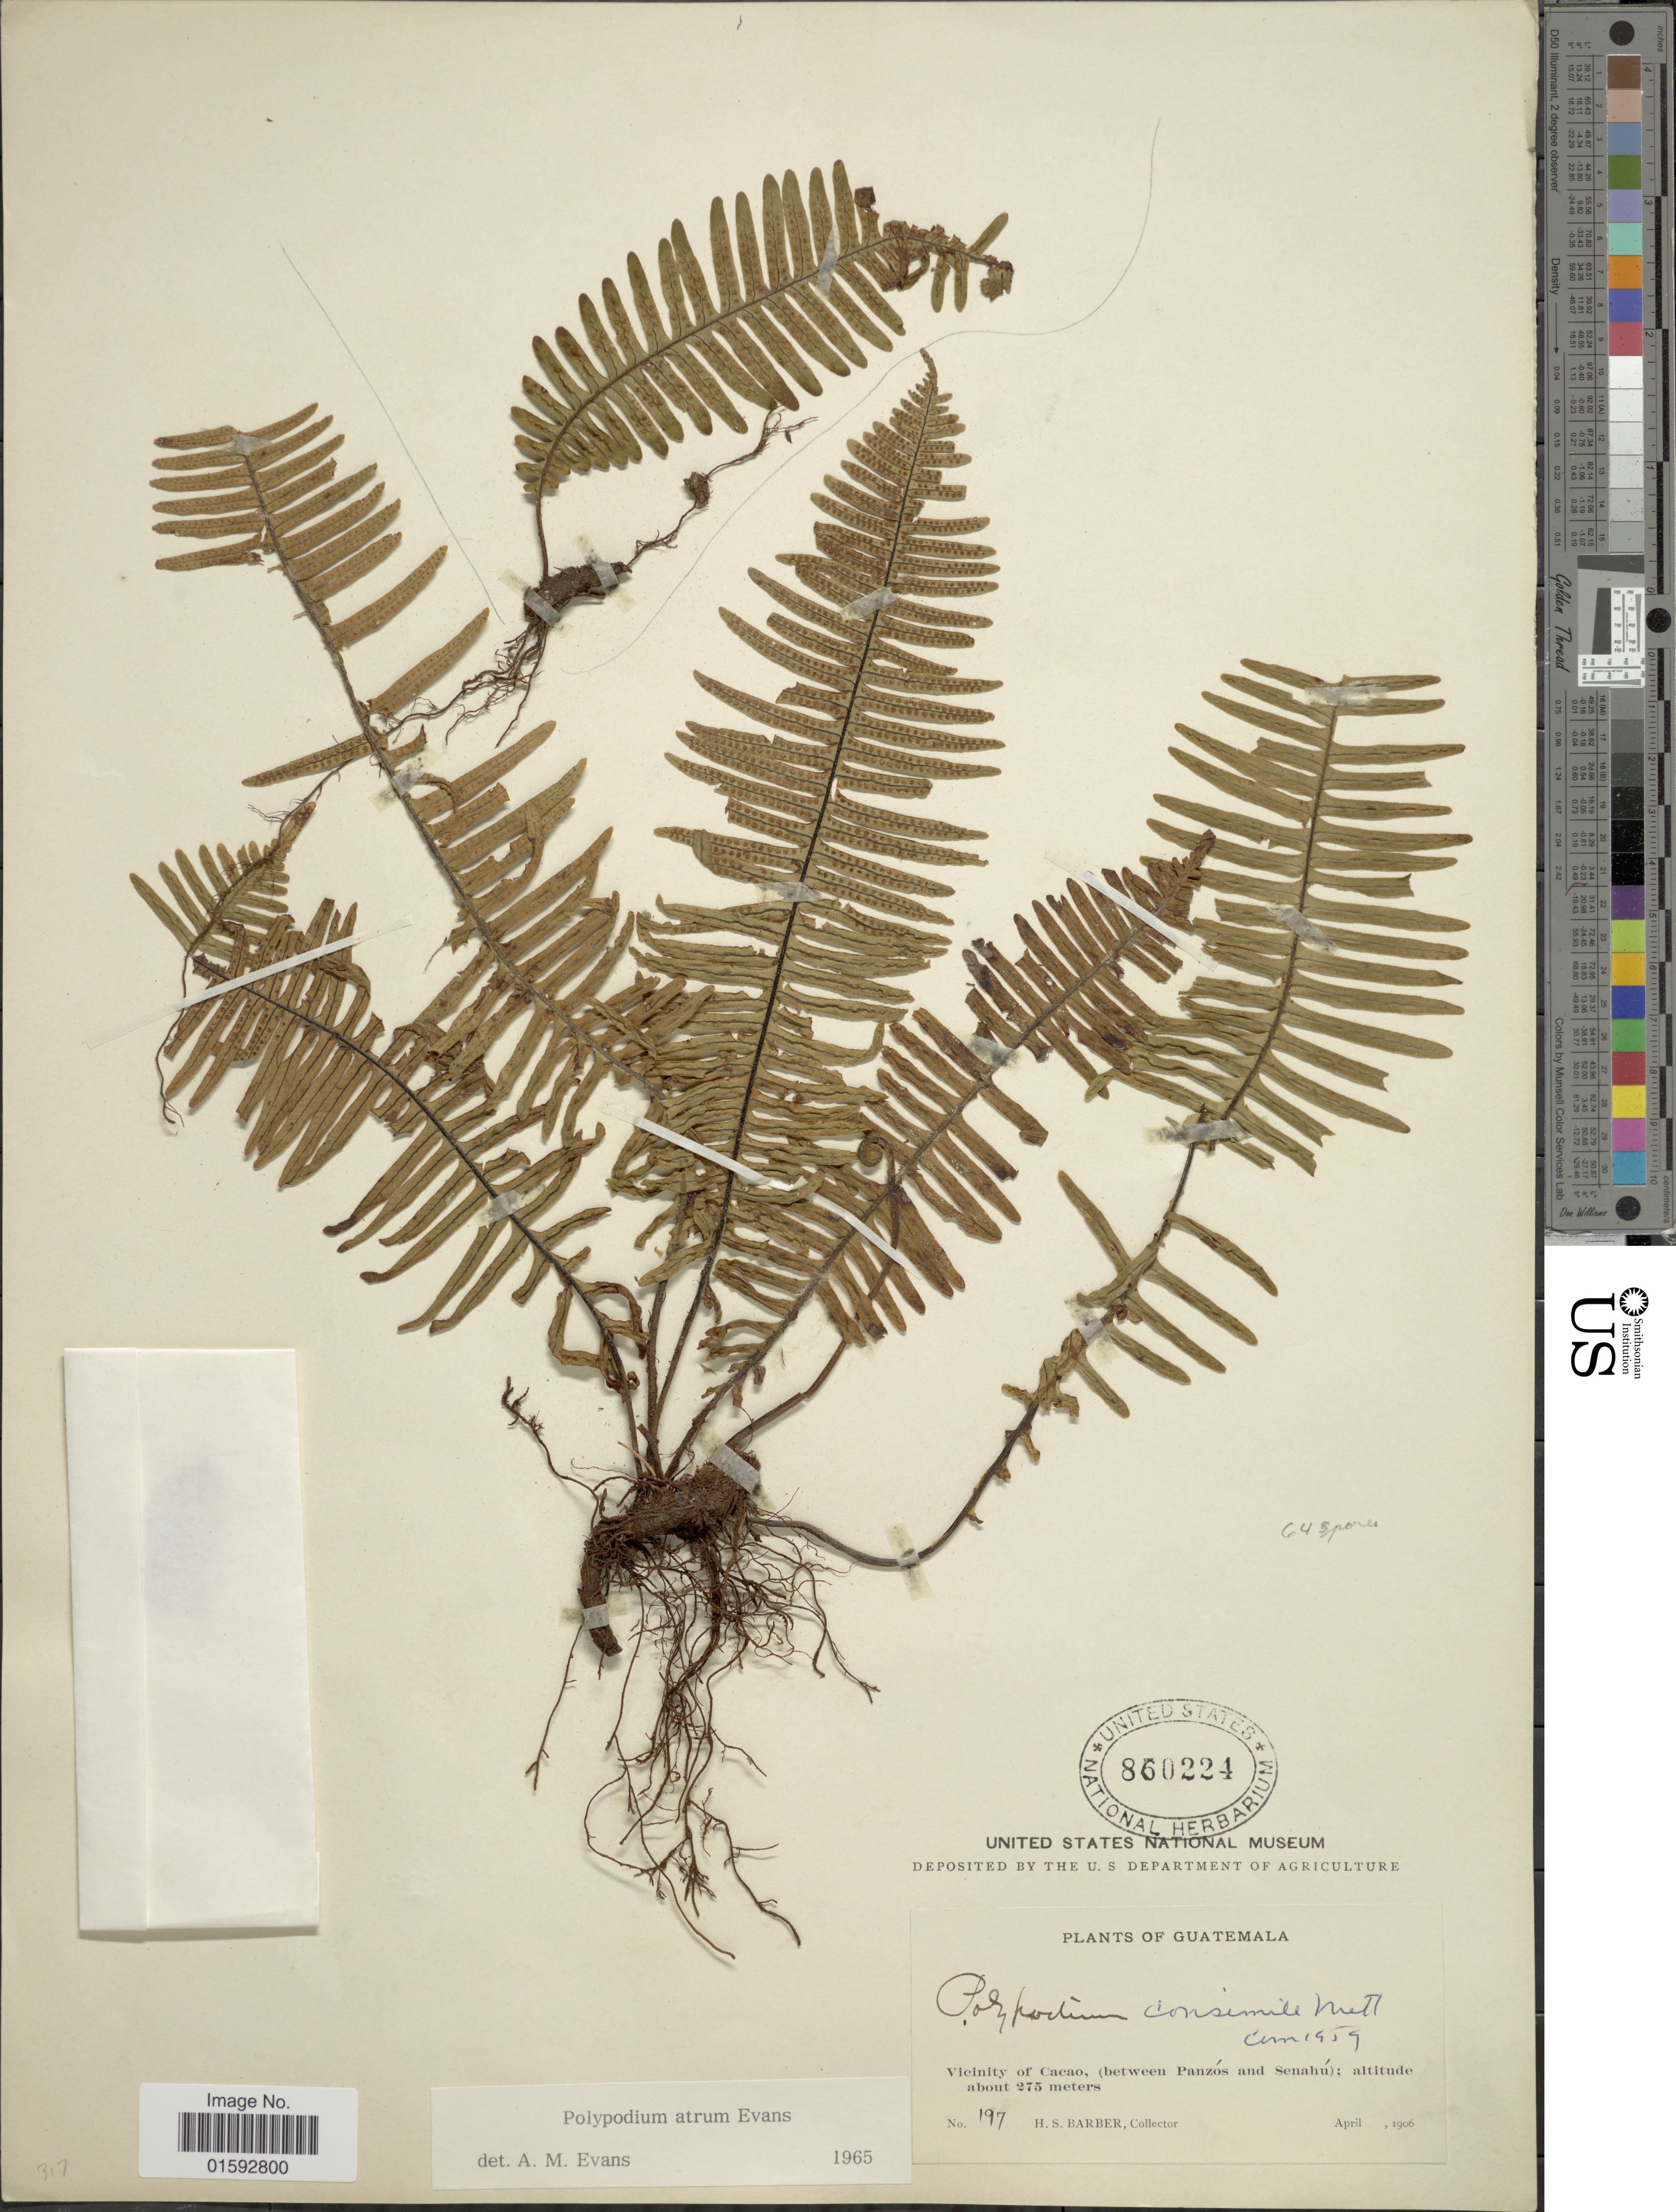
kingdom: Plantae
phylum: Tracheophyta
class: Polypodiopsida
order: Polypodiales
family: Polypodiaceae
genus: Pecluma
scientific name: Pecluma atra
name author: (Rosenst.) M.G. Price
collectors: H. Barber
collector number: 197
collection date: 1906-04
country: Guatemala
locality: Vicinity of Cacao, (between Panzós and Senahú)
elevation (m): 275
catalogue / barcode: US 860224